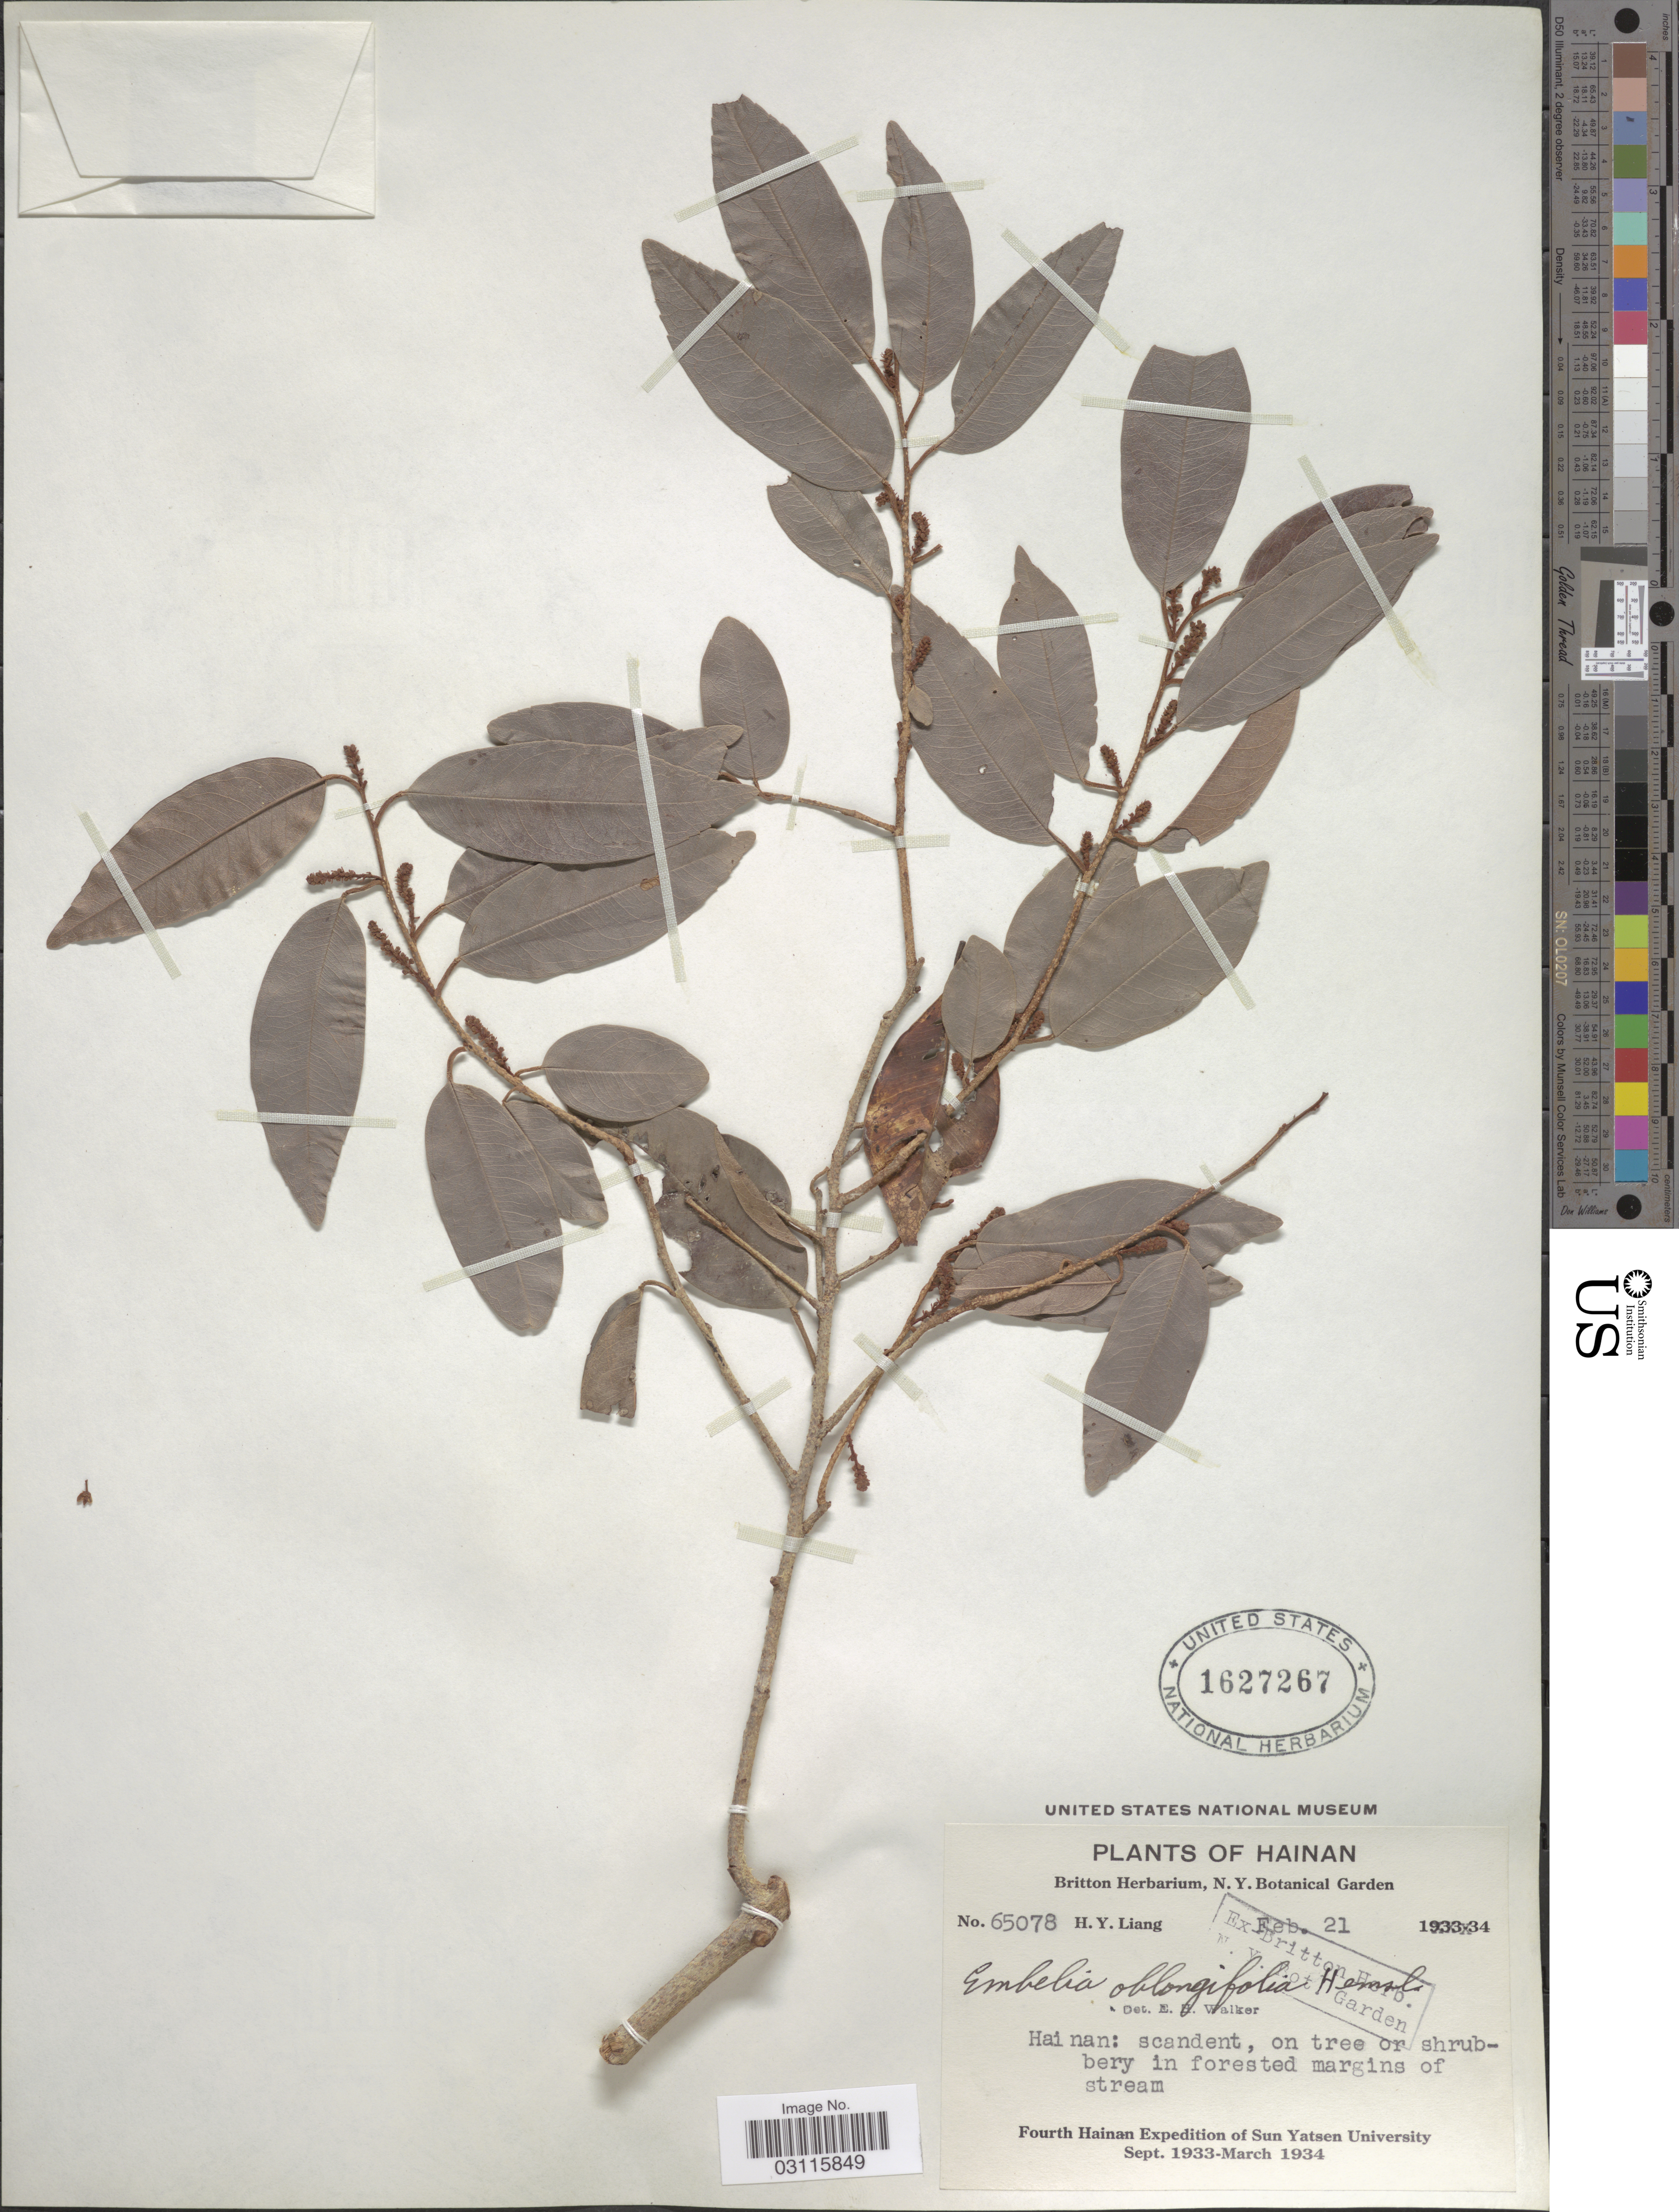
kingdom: Plantae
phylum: Tracheophyta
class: Magnoliopsida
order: Ericales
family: Primulaceae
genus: Embelia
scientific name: Embelia oblongifolia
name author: Hemsl.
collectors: H. Y. Liang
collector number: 65078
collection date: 1934-02-21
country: China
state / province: Hainan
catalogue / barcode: US 1627267